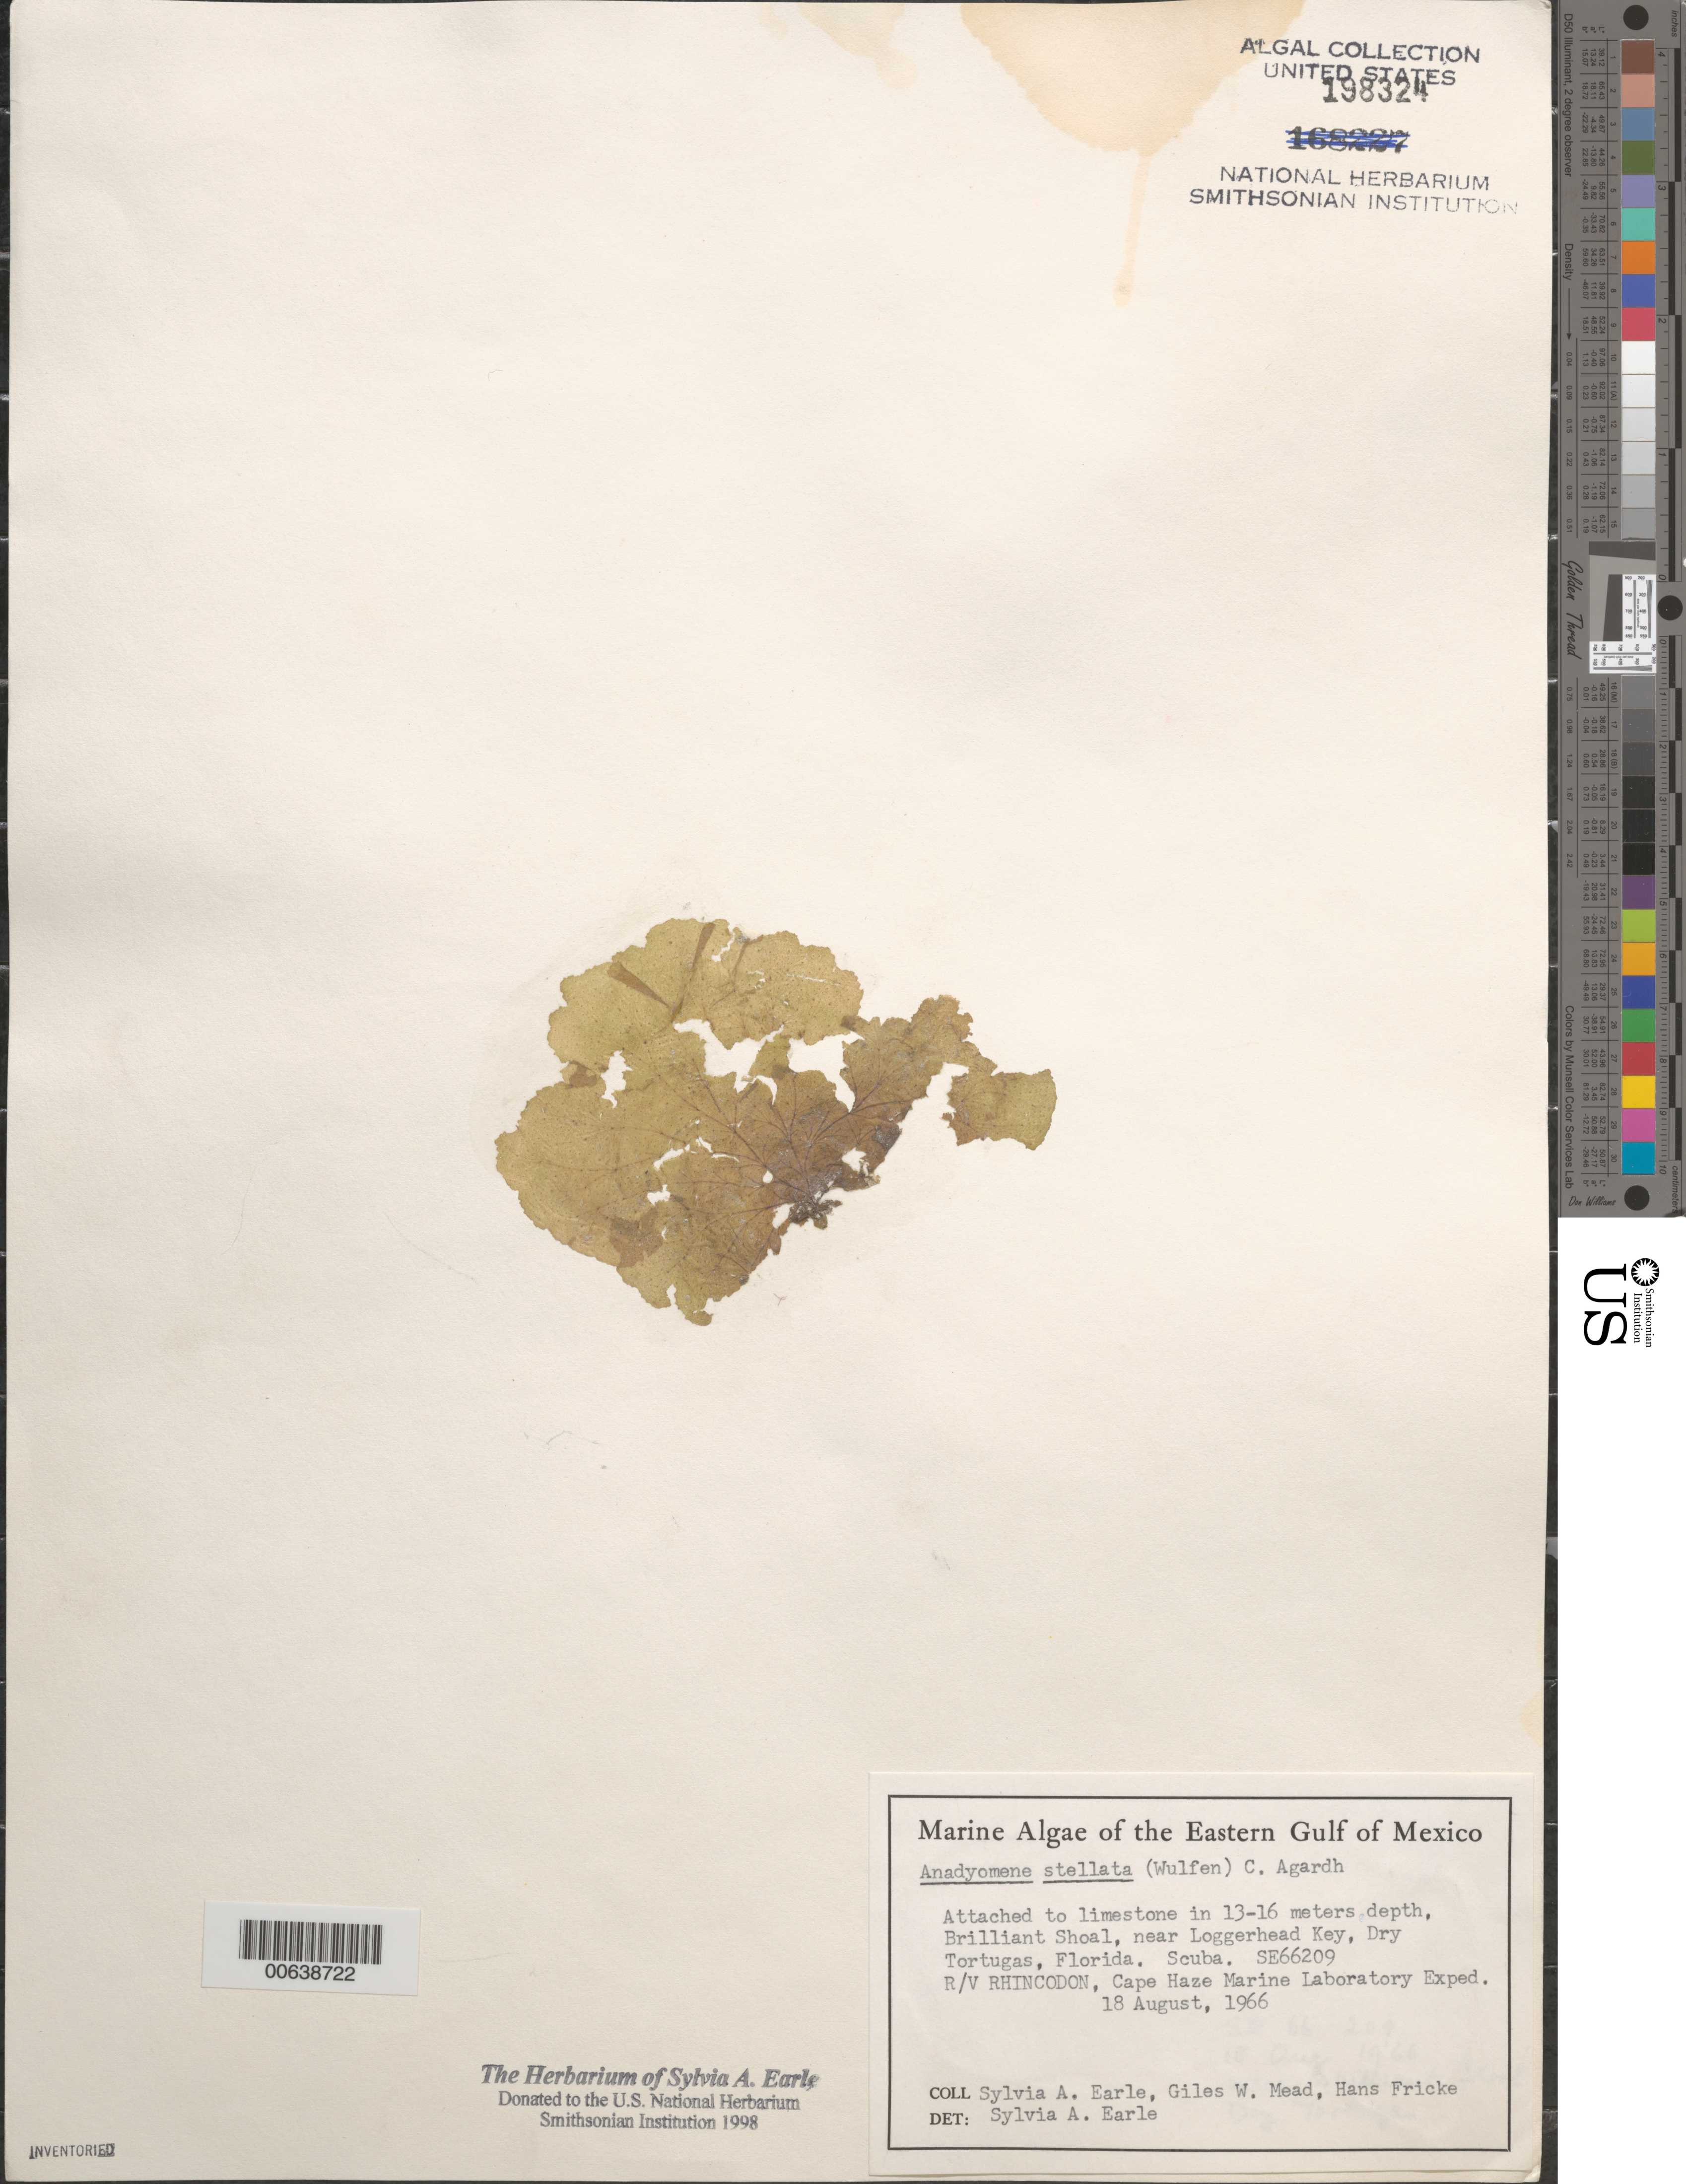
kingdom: Plantae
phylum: Chlorophyta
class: Ulvophyceae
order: Cladophorales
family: Anadyomenaceae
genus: Anadyomene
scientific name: Anadyomene stellata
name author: (Wulfen) C. Agardh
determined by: Earle, S. A.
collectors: S. A. Earle, G. W. Mead & H. Fricke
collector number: Se 66209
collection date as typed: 18 Aug 1966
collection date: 1966-08-18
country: United States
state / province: Florida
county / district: Monroe County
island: Dry Tortugas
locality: Briiliant Shoal, near Loggerhead Key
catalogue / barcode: US 198324